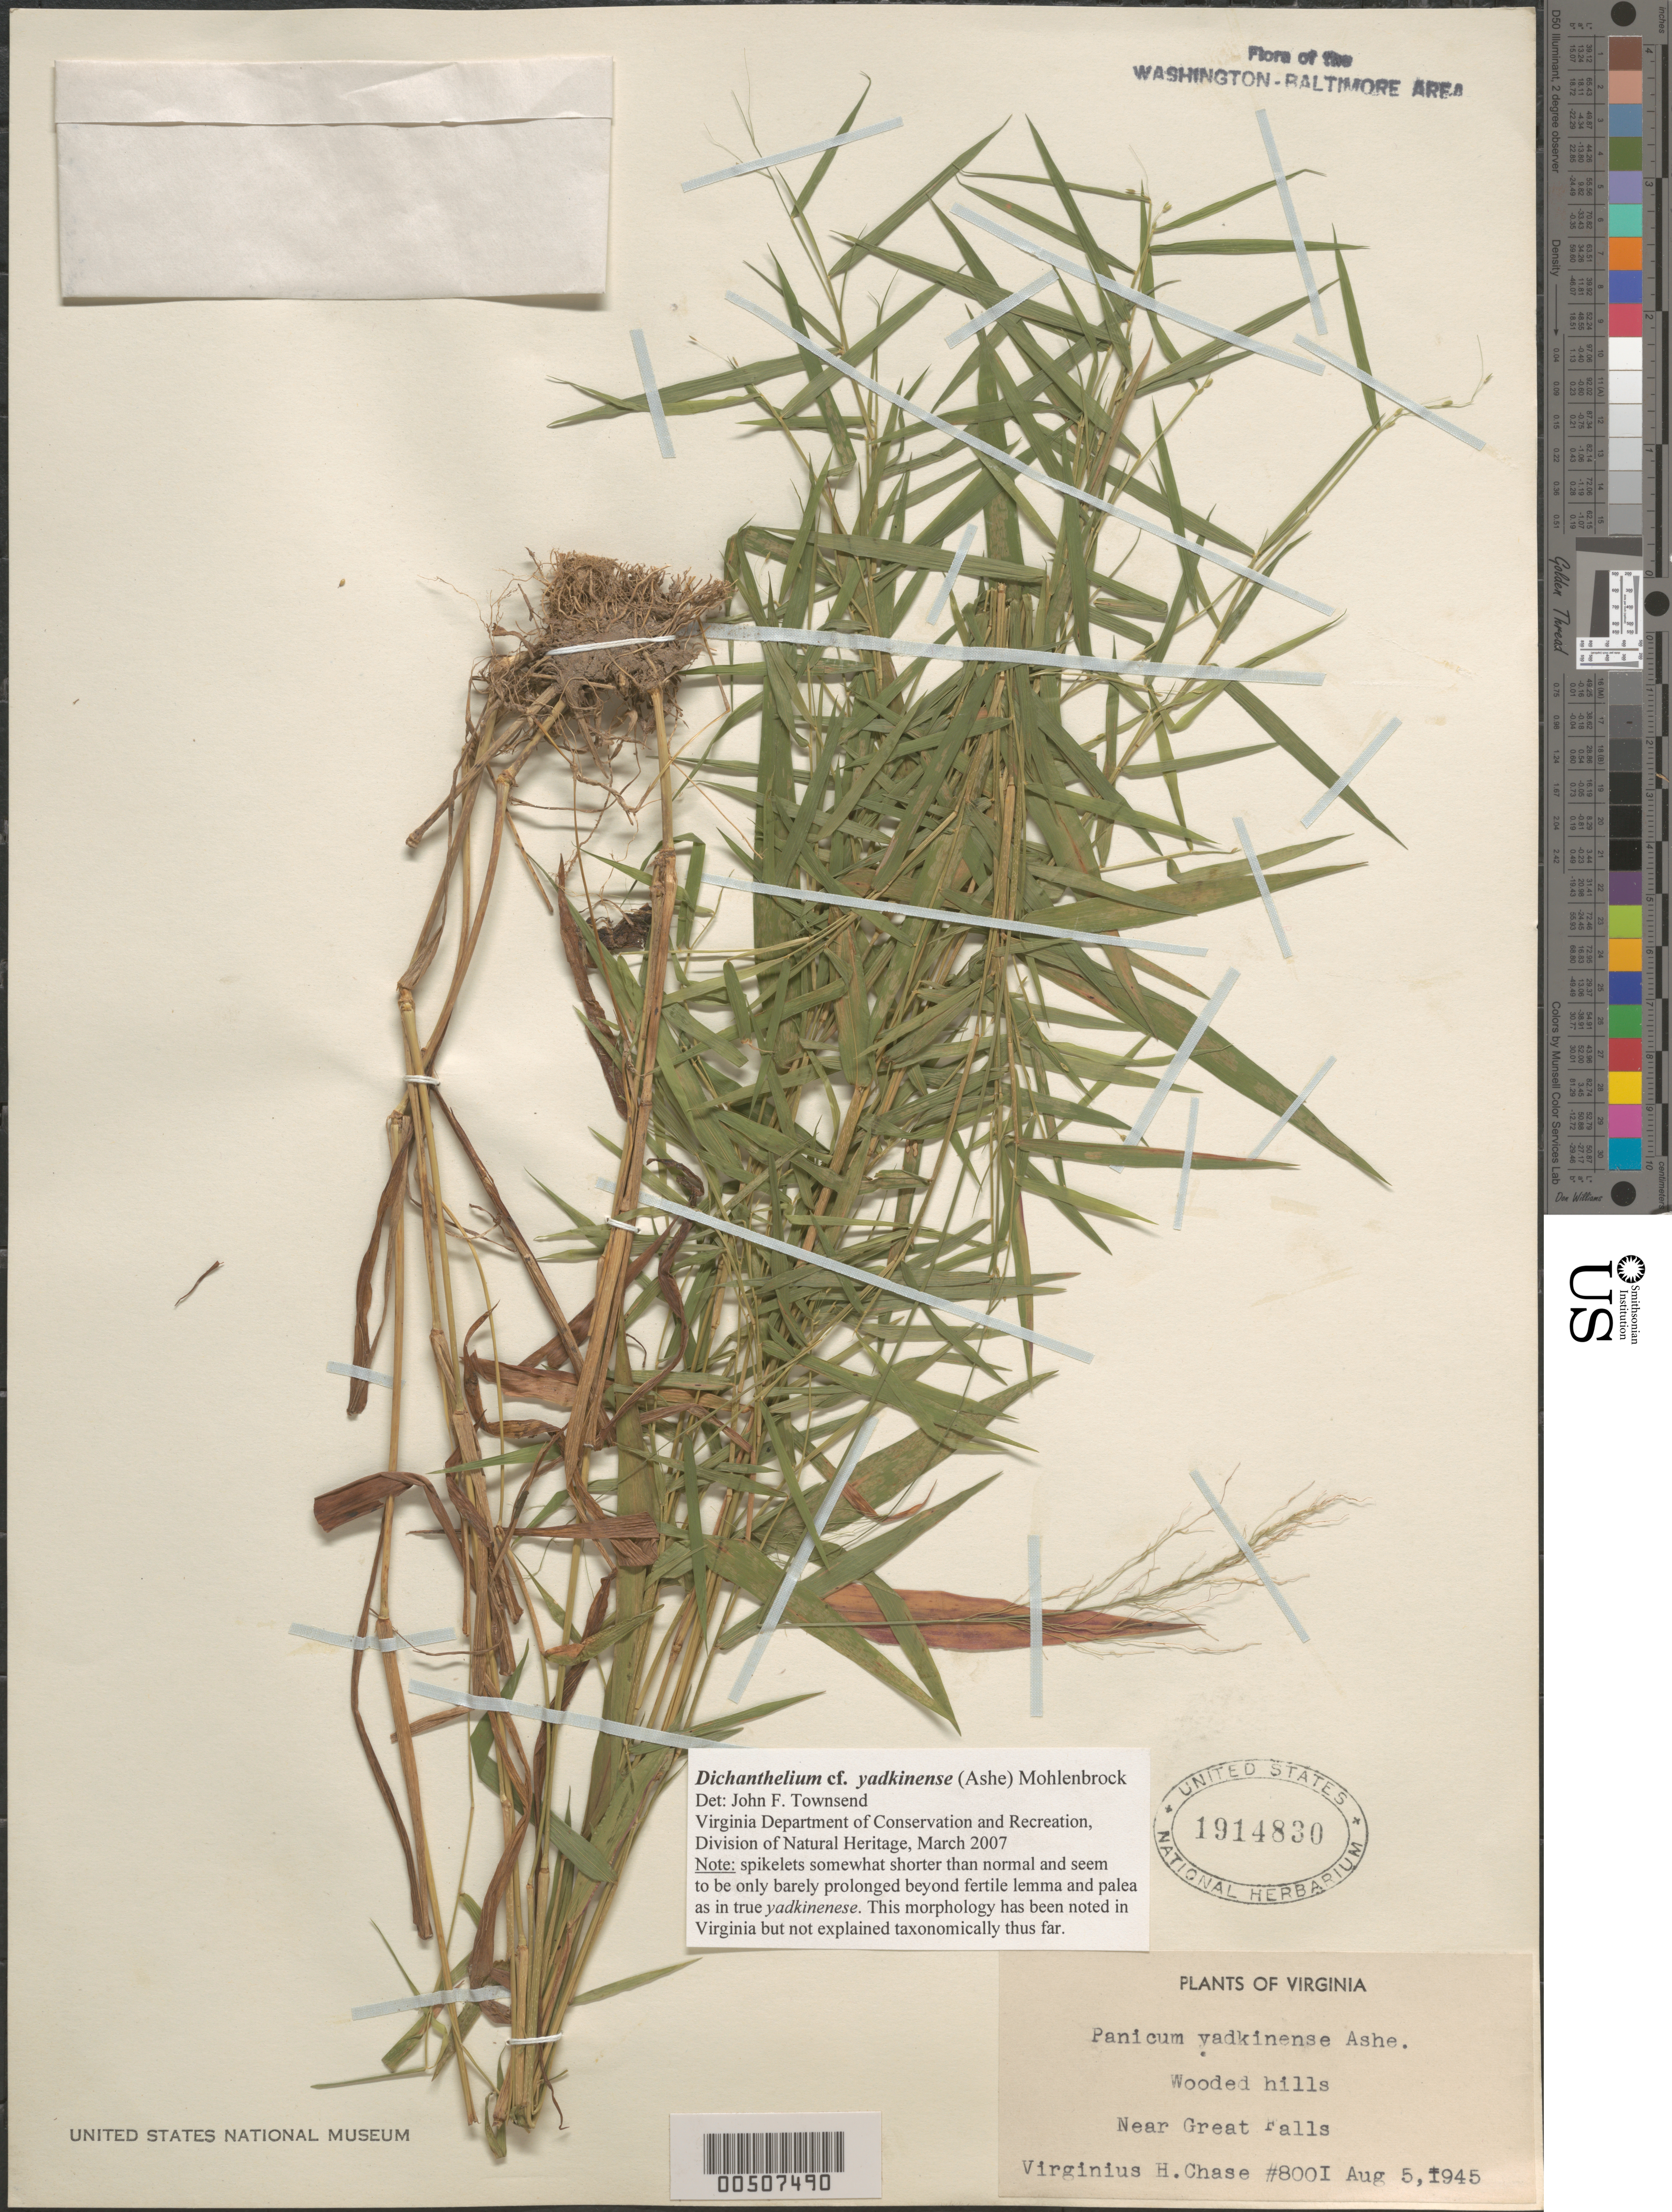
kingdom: Plantae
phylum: Tracheophyta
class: Liliopsida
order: Poales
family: Poaceae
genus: Dichanthelium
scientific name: Dichanthelium yadkinense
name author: (Ashe) Mohlenbr.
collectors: V. H. Chase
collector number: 8001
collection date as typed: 05 Aug 1945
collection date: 1945-08-05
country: United States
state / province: Virginia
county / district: Fairfax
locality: Near Great Falls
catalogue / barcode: US 1914830